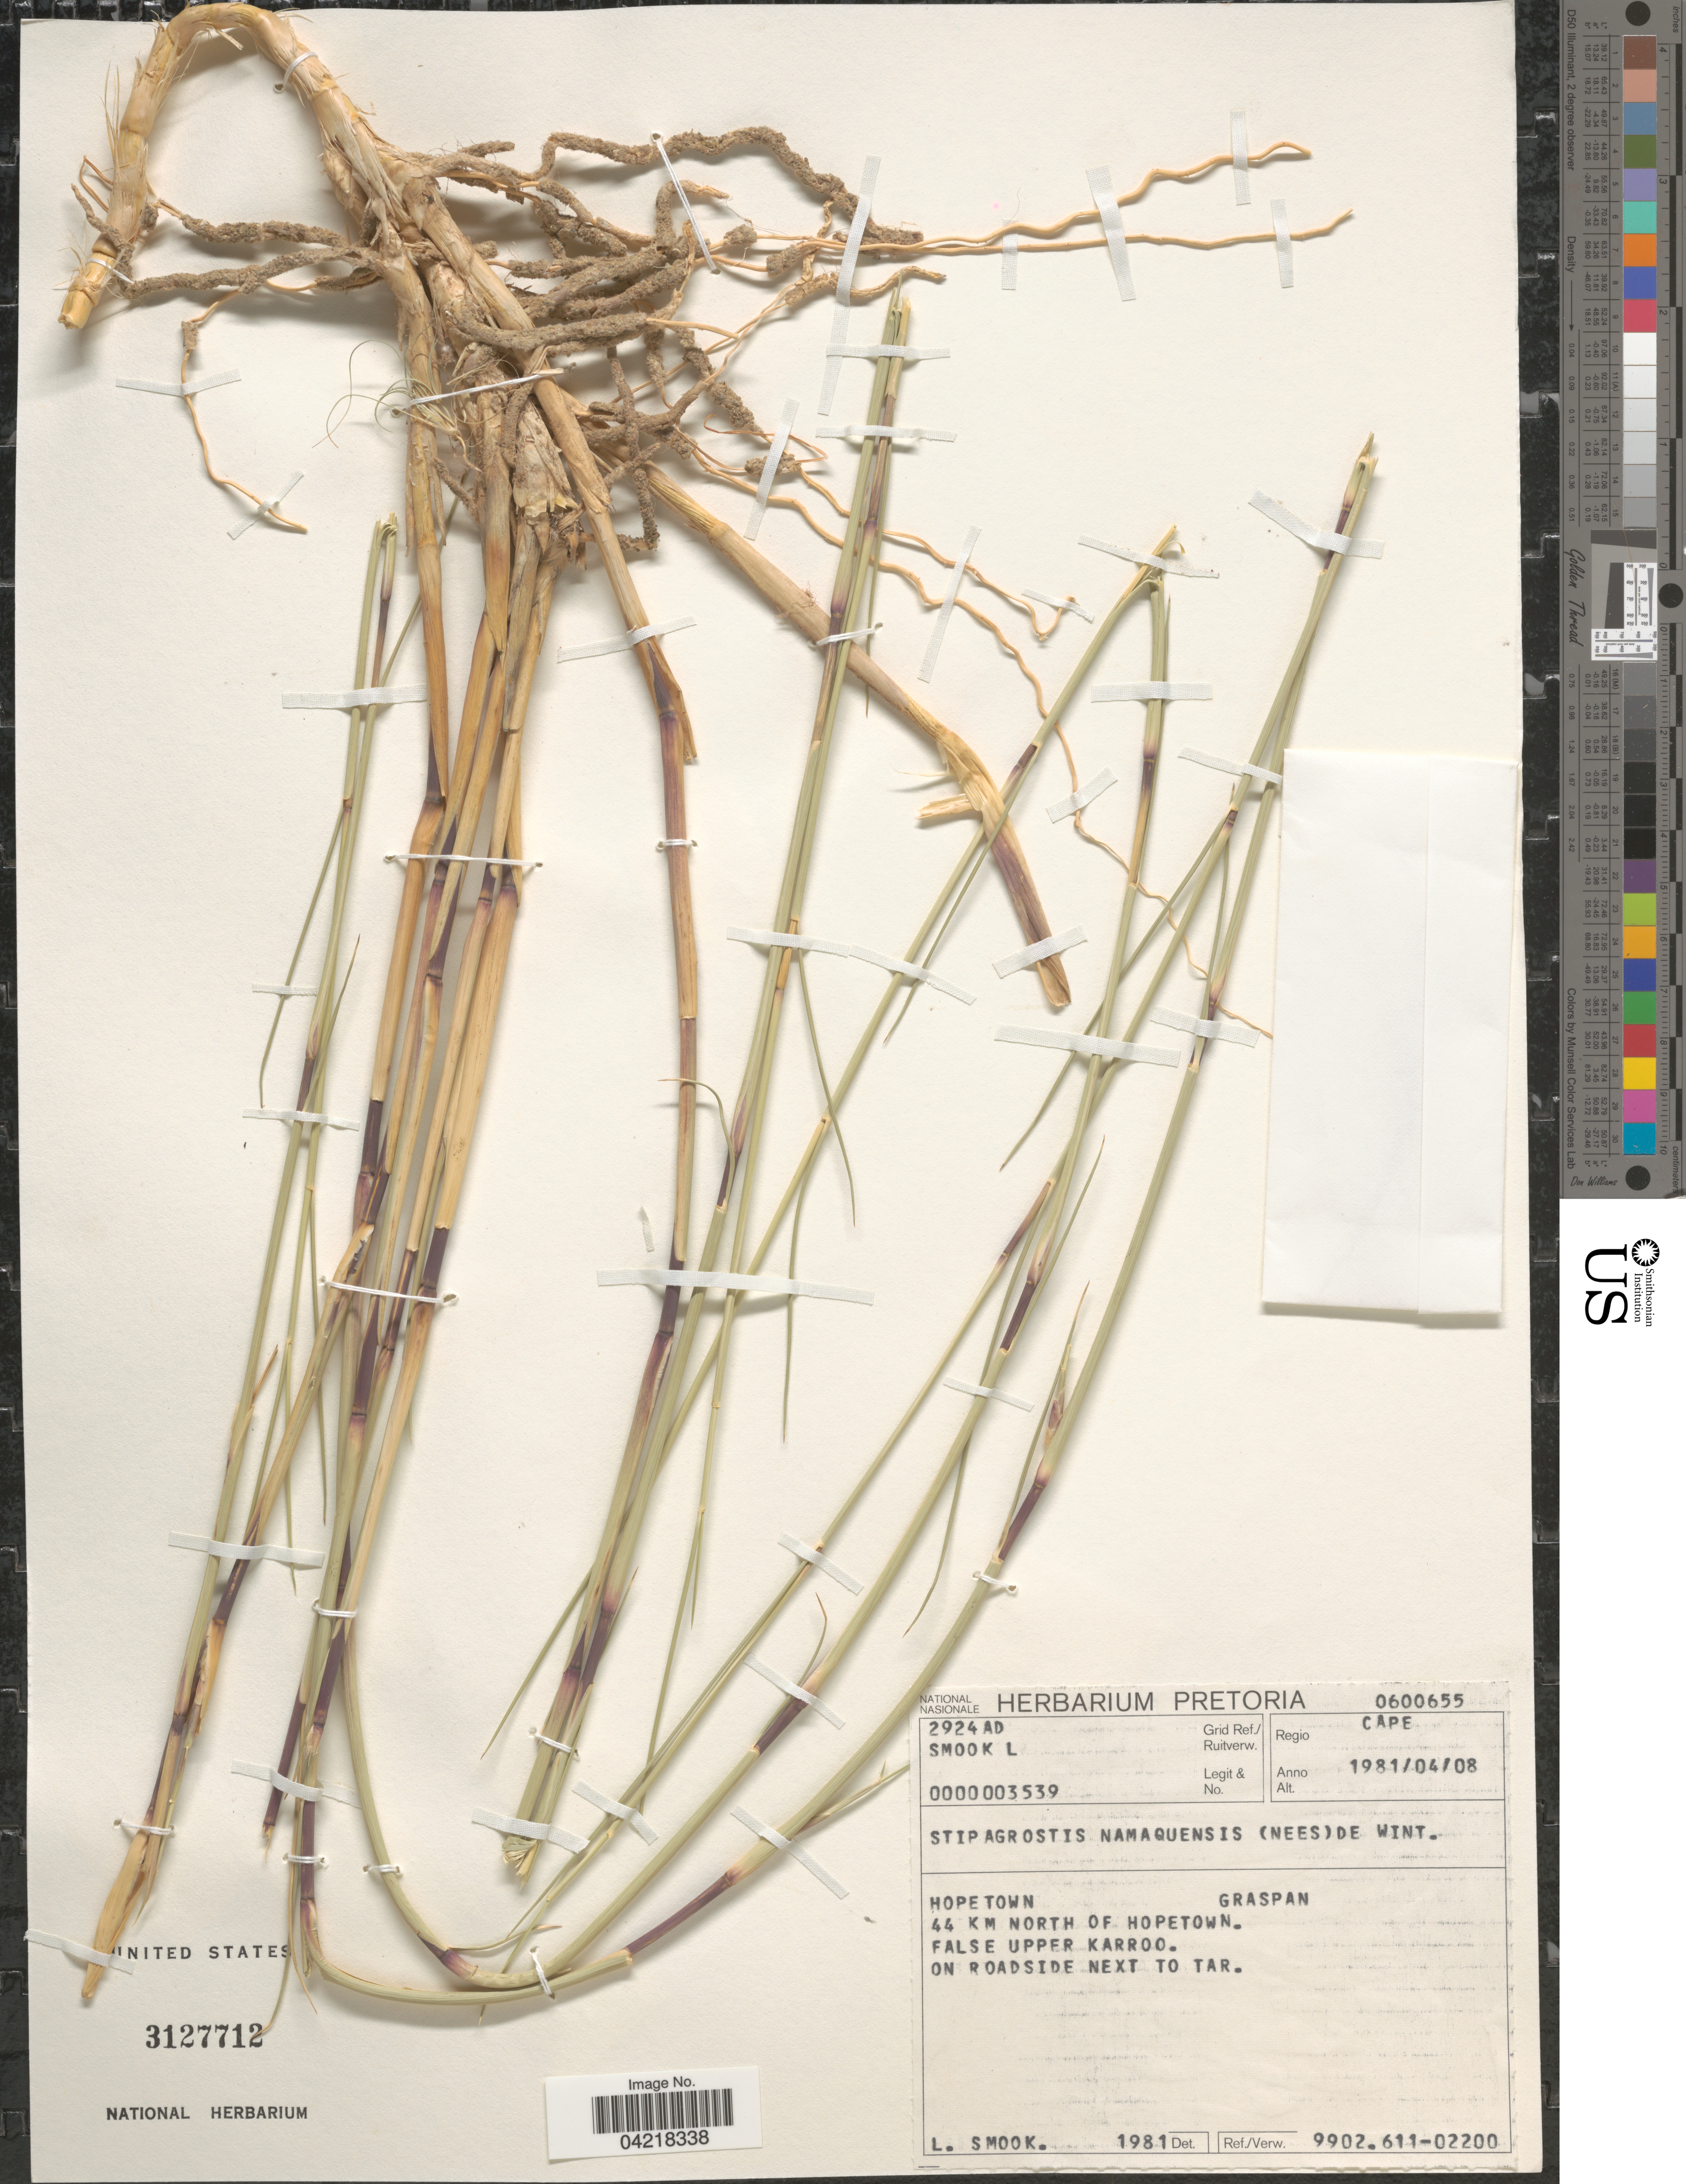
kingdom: Plantae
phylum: Tracheophyta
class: Liliopsida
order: Poales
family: Poaceae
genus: Stipagrostis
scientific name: Stipagrostis namaquensis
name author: (Nees) De Winter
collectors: L. Smook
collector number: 0000003539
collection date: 1981-04-08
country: South Africa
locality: Regio Cape. Hopetown Graspan. 44 Km North of Hopetown. False Upper Karroo. On roadside next to Tar. 2924AD Grid Ref./Ruitverw.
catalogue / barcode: US 3127712